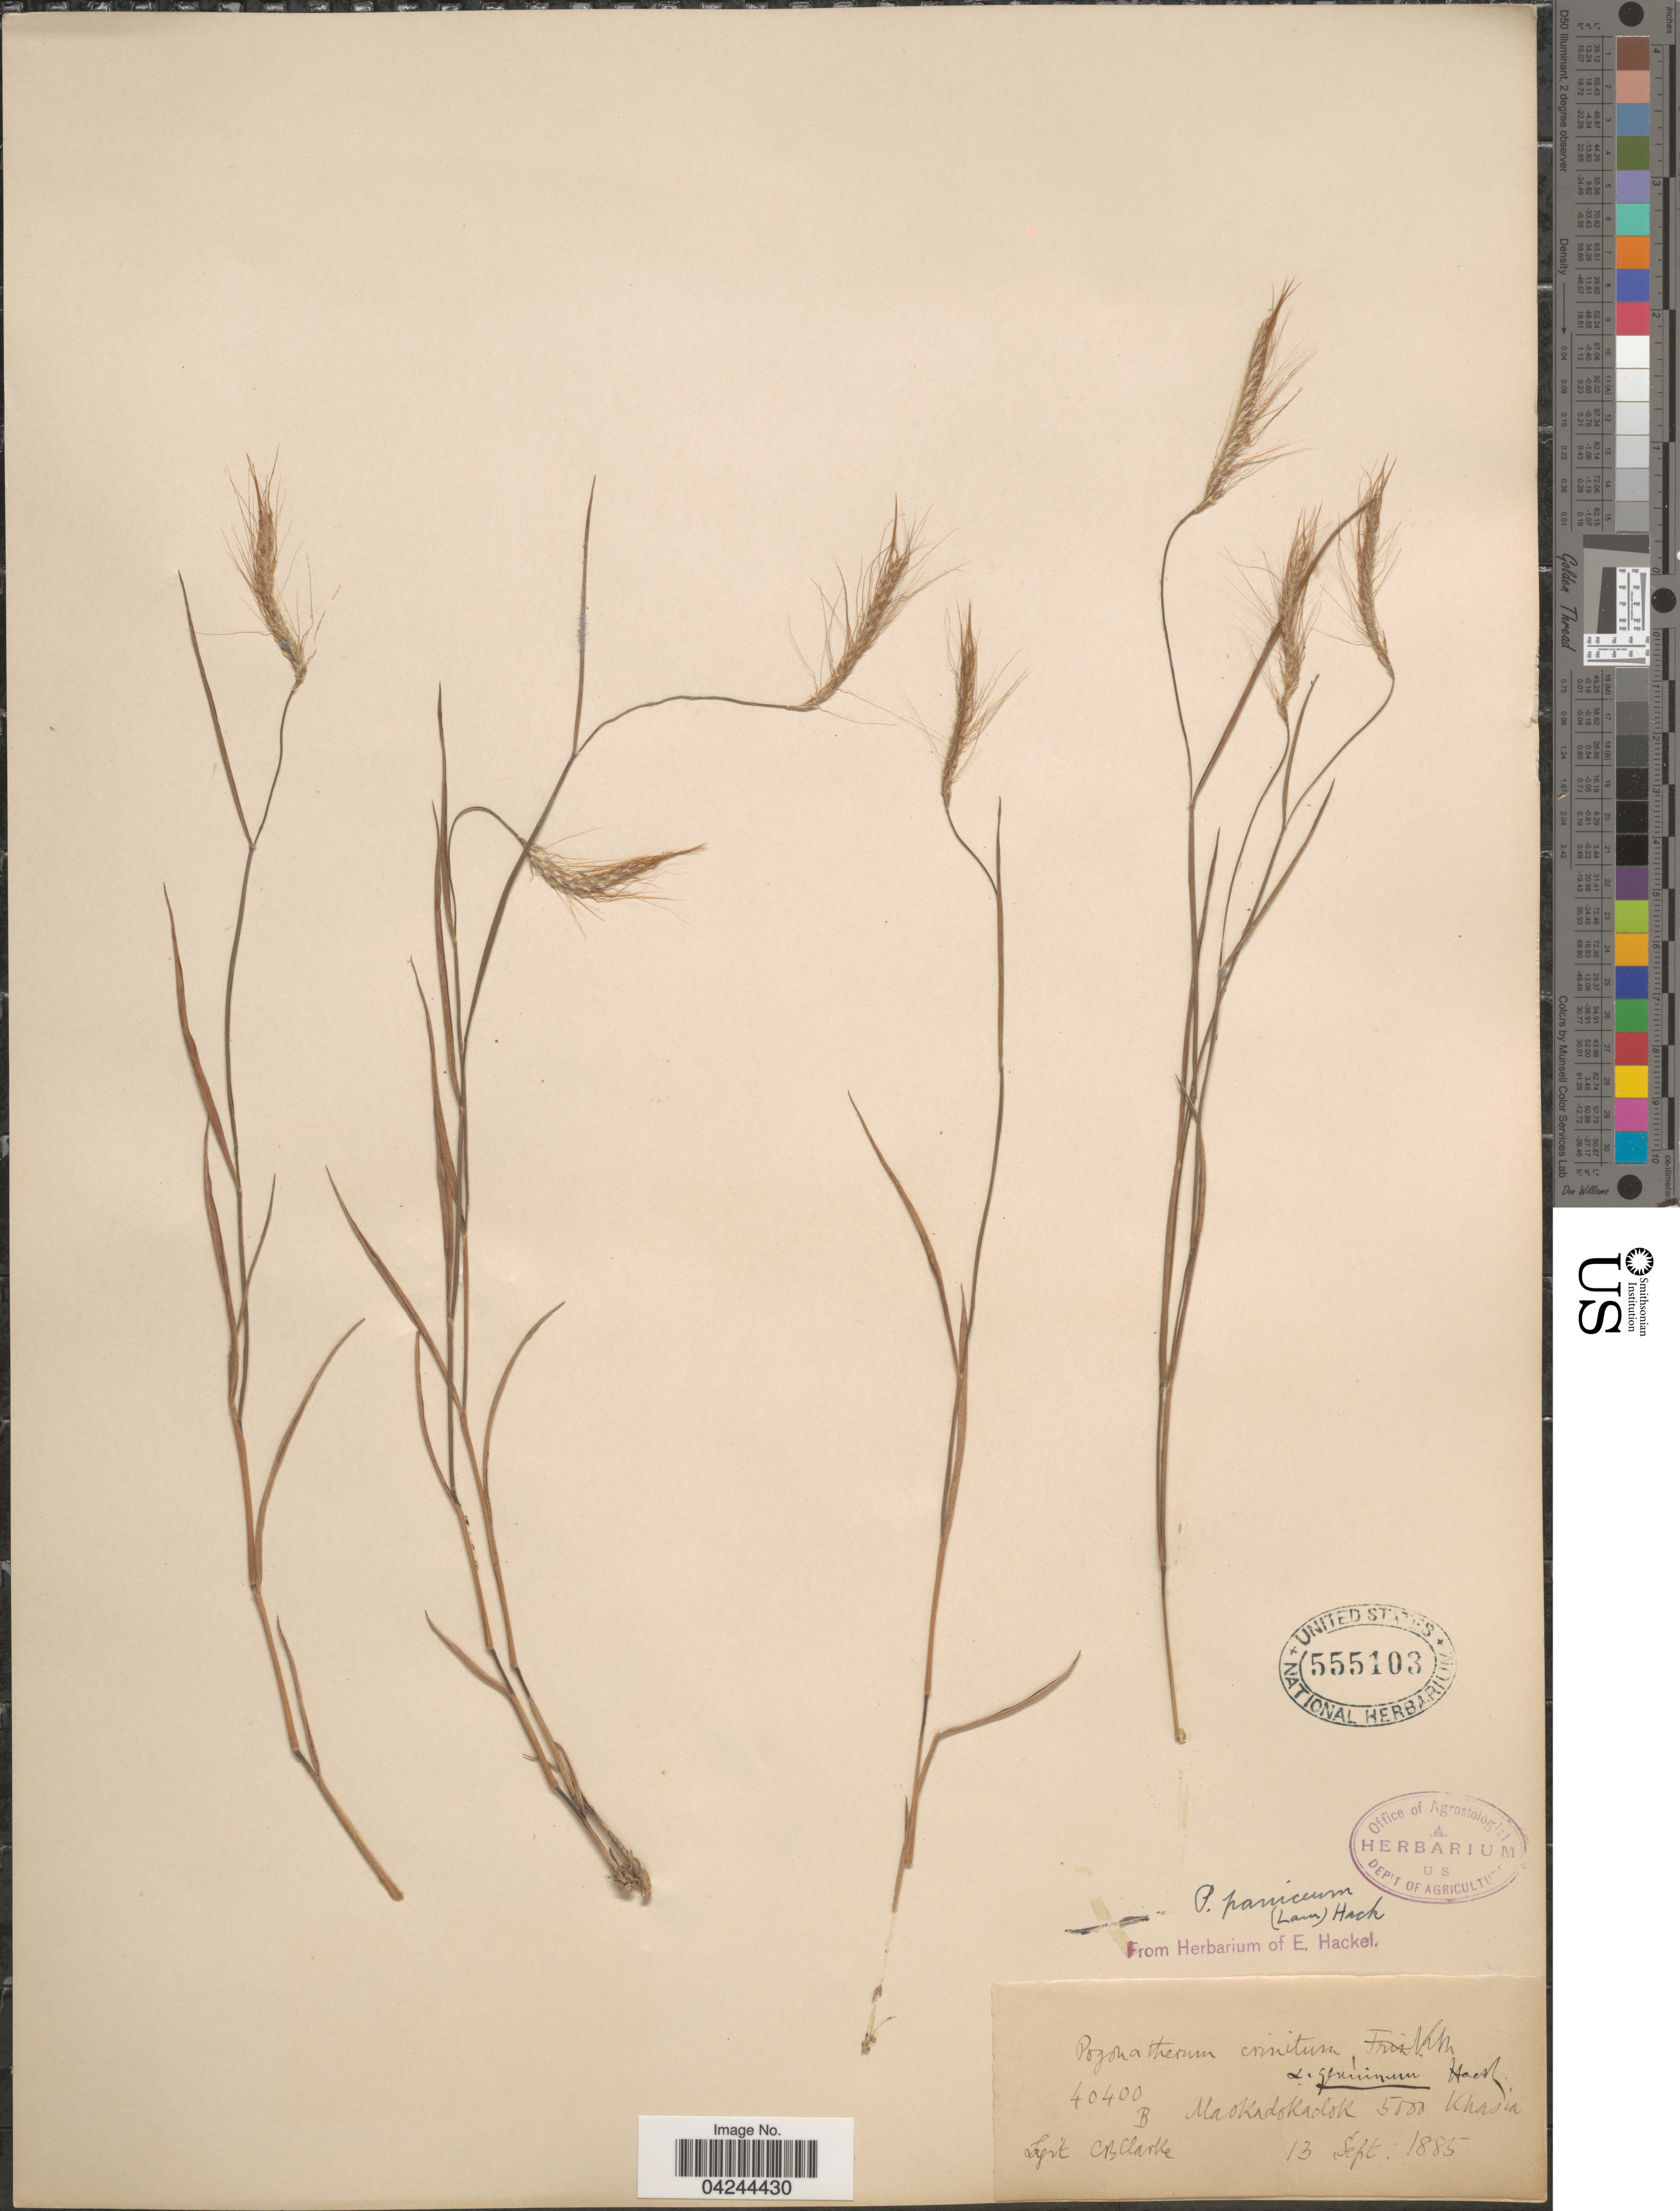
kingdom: Plantae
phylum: Tracheophyta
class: Liliopsida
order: Poales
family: Poaceae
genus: Pogonatherum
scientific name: Pogonatherum paniceum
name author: (Lam.) Hack.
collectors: C. B. Clarke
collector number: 40400B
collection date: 1885-09-13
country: India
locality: Maokadokadok. Khasia.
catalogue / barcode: US 555103